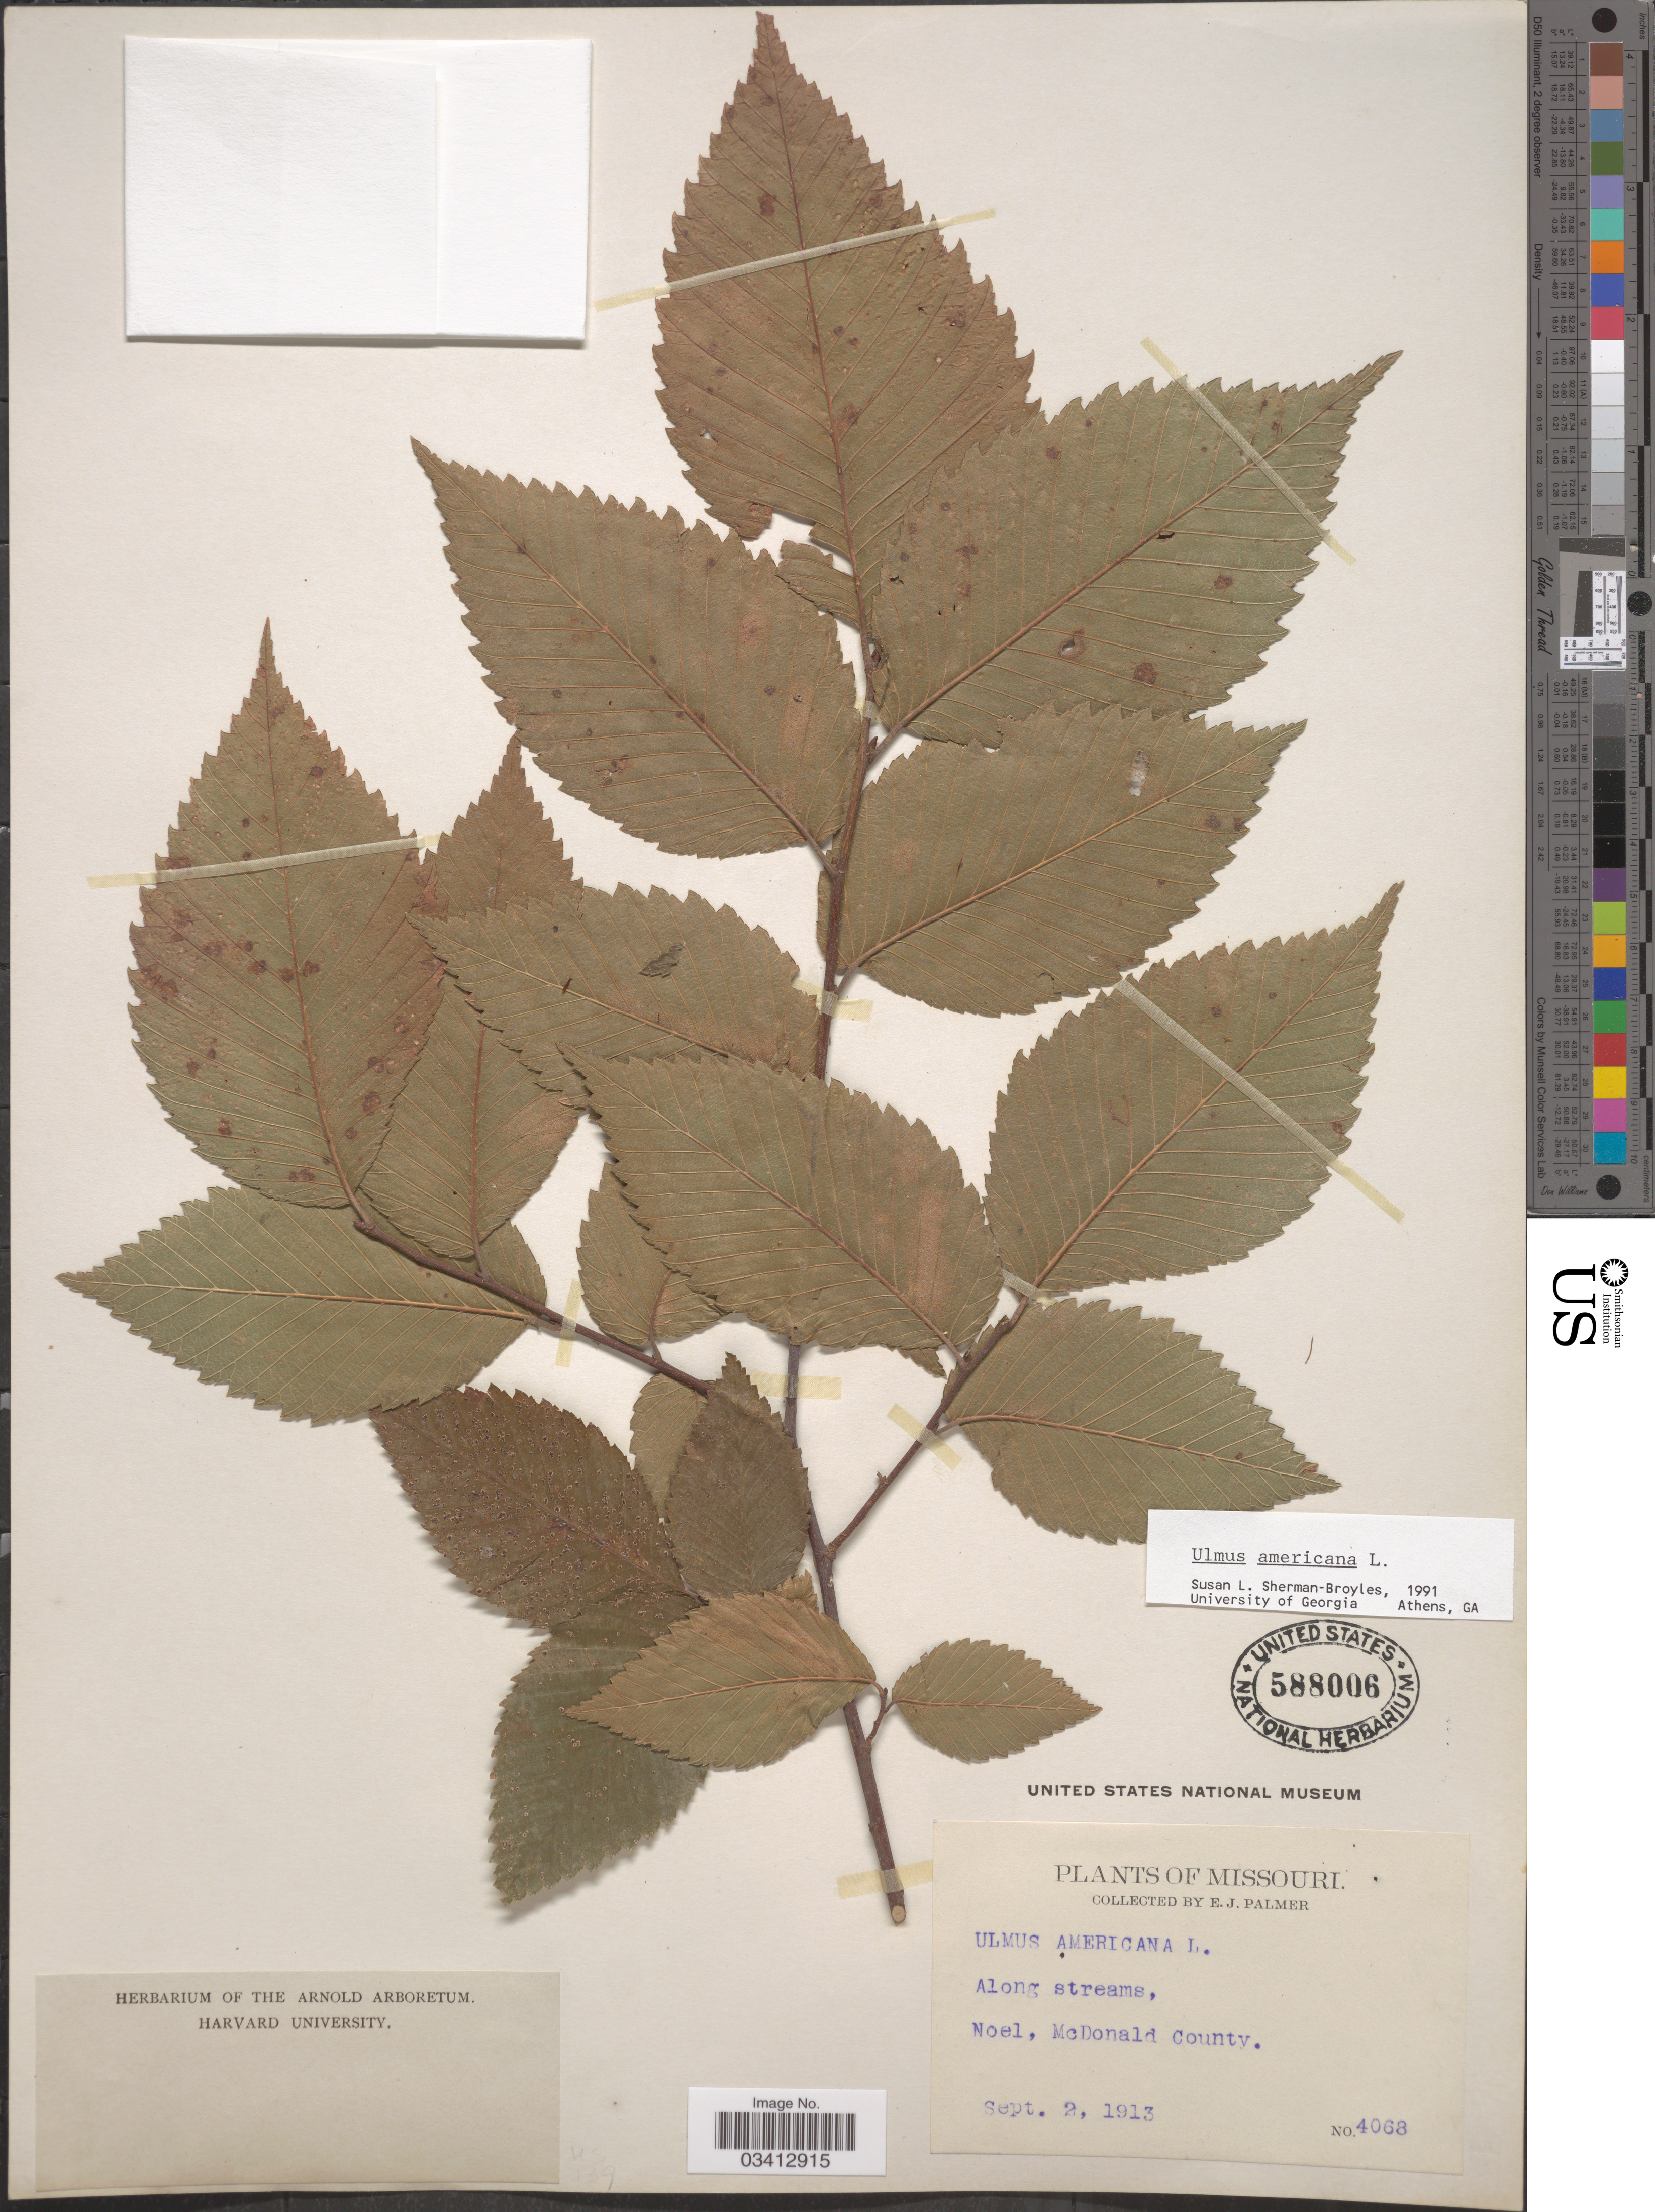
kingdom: Plantae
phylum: Tracheophyta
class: Magnoliopsida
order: Rosales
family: Ulmaceae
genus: Ulmus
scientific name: Ulmus americana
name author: L.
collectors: E. J. Palmer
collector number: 4068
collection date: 1913-09-02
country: United States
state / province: Missouri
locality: Along streams, Noel, McDonald County.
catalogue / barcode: US 588006